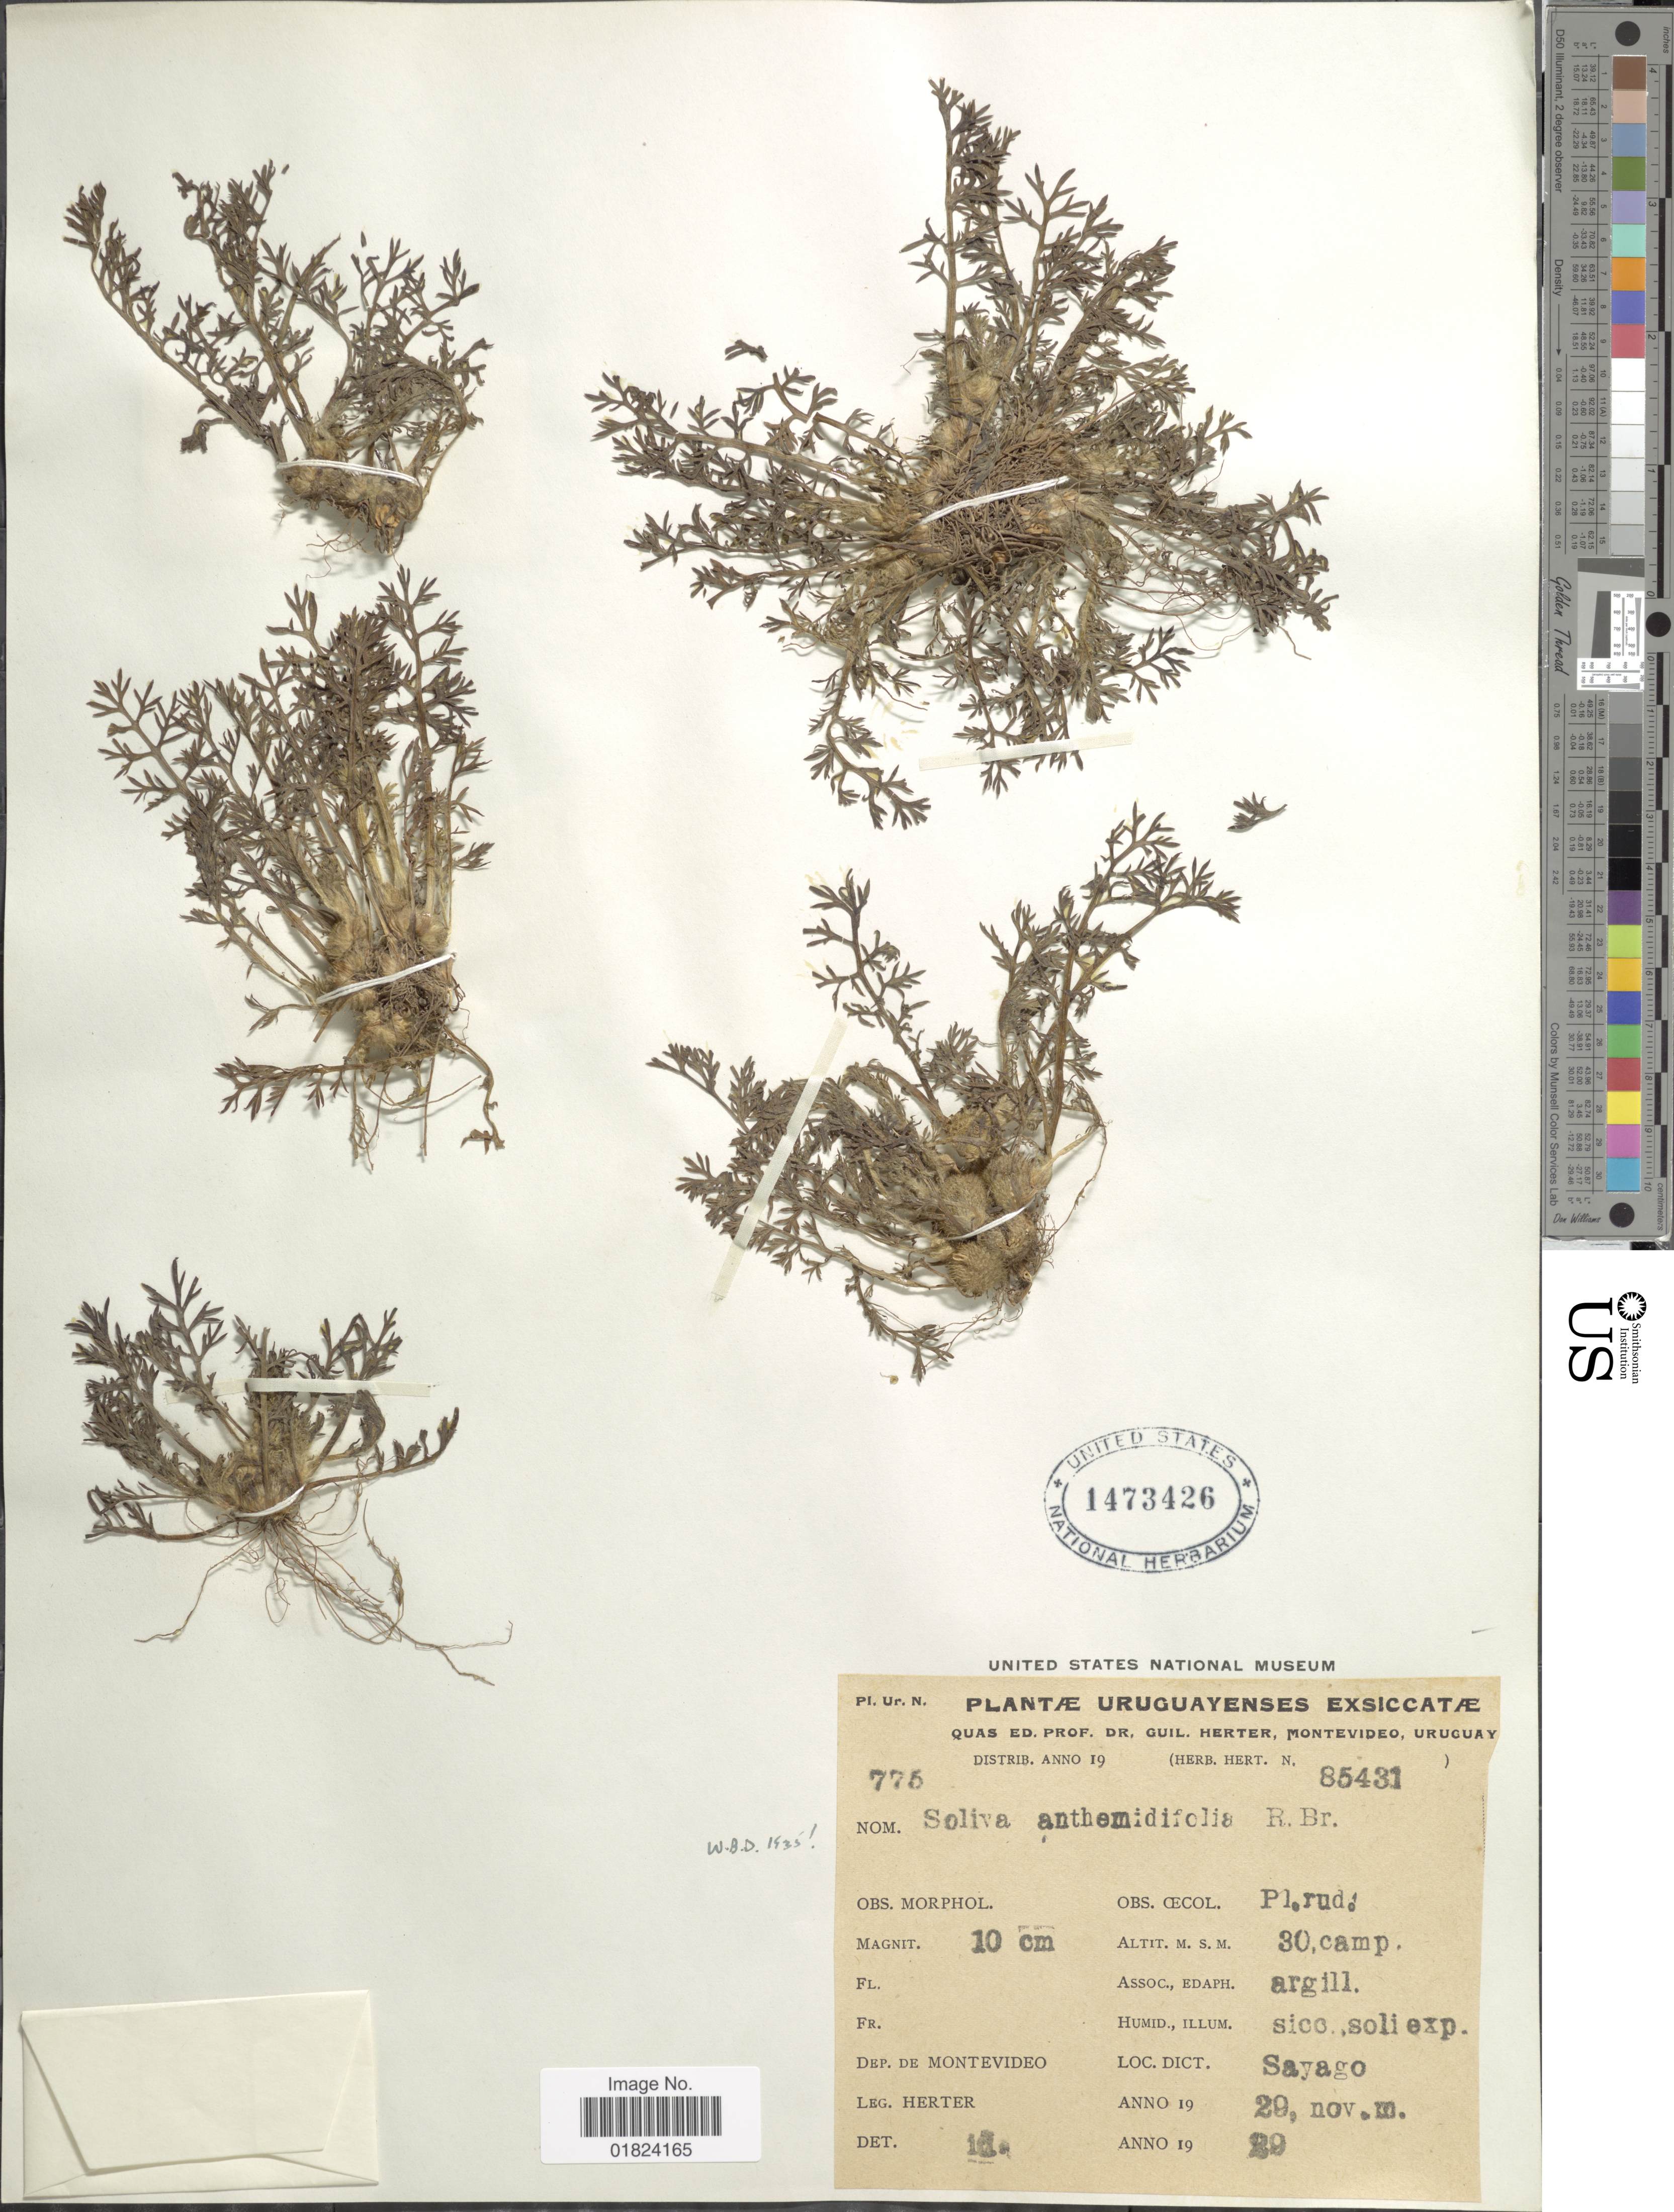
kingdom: Plantae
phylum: Tracheophyta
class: Magnoliopsida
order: Asterales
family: Asteraceae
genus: Soliva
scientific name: Soliva anthemifolia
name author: (Juss.) Sweet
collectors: W. G. Herter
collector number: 776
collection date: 1929-11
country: Uruguay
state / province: Montevideo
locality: Sayago.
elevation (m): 30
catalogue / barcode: US 1473426